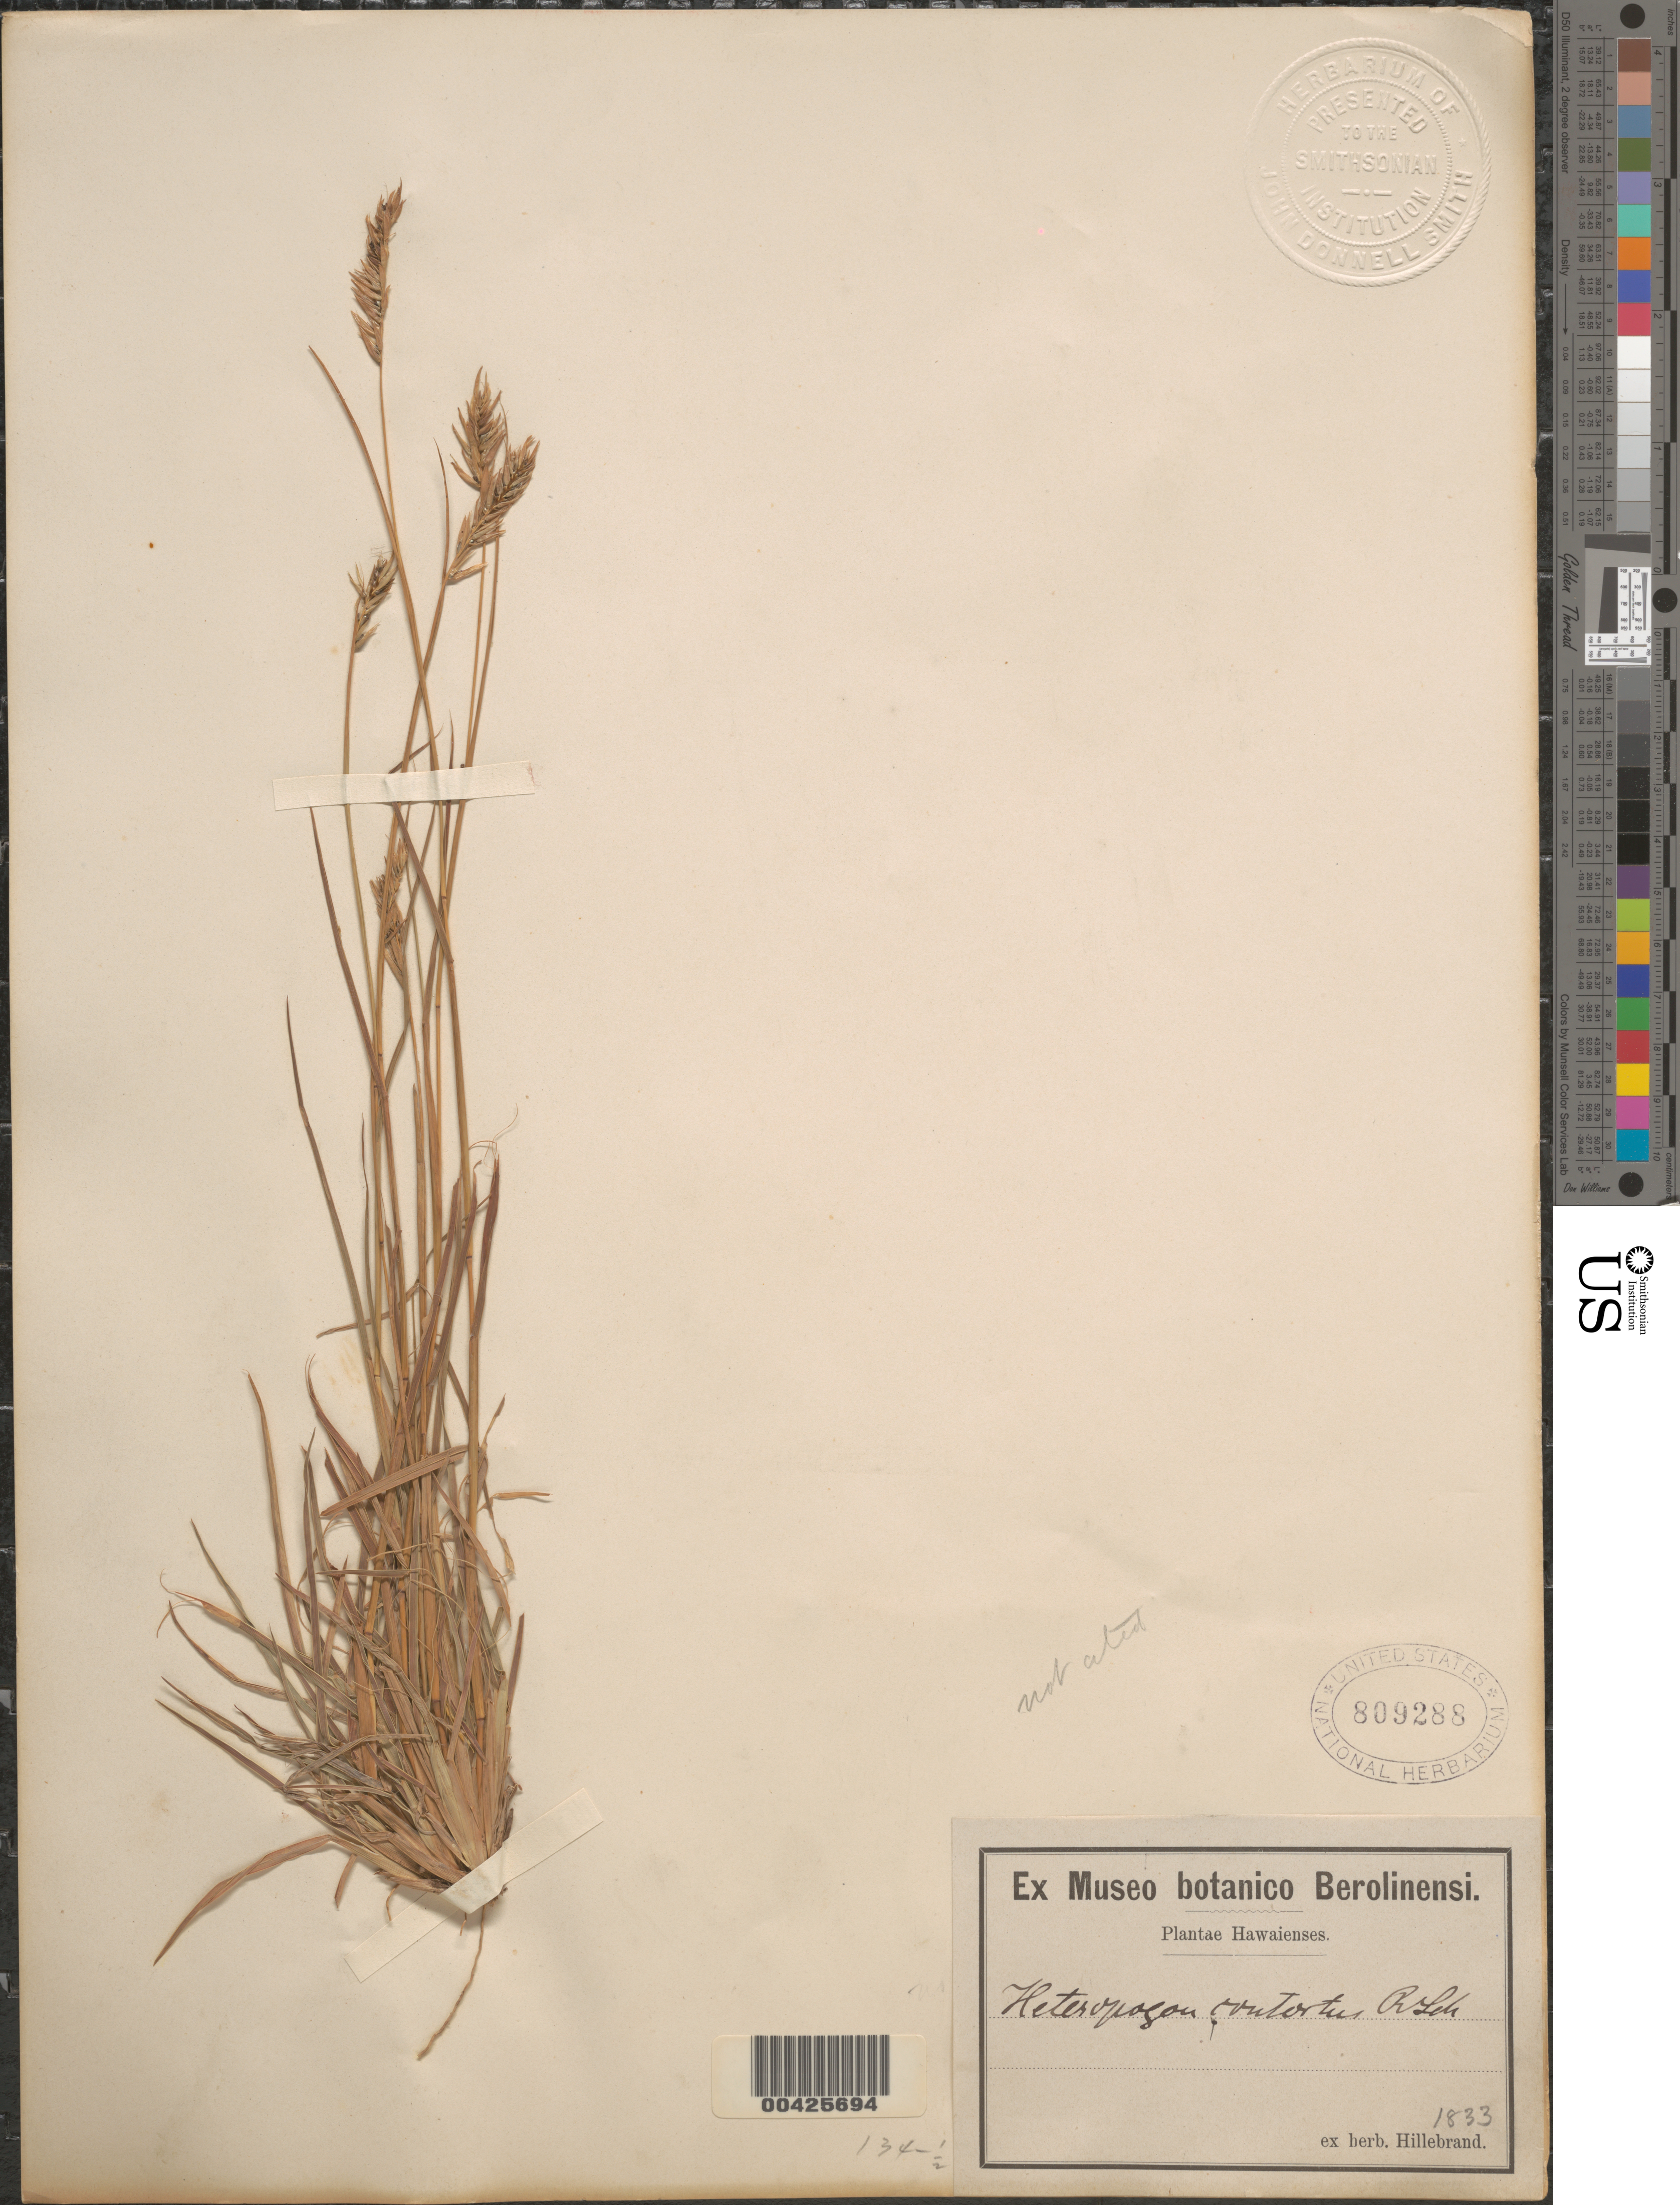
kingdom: Plantae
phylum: Tracheophyta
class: Liliopsida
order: Poales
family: Poaceae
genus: Heteropogon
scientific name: Heteropogon contortus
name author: (L.) P. Beauv. ex Roem. & Schult.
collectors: W. Hillebrand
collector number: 1833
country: United States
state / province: Hawaii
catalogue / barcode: US 809288